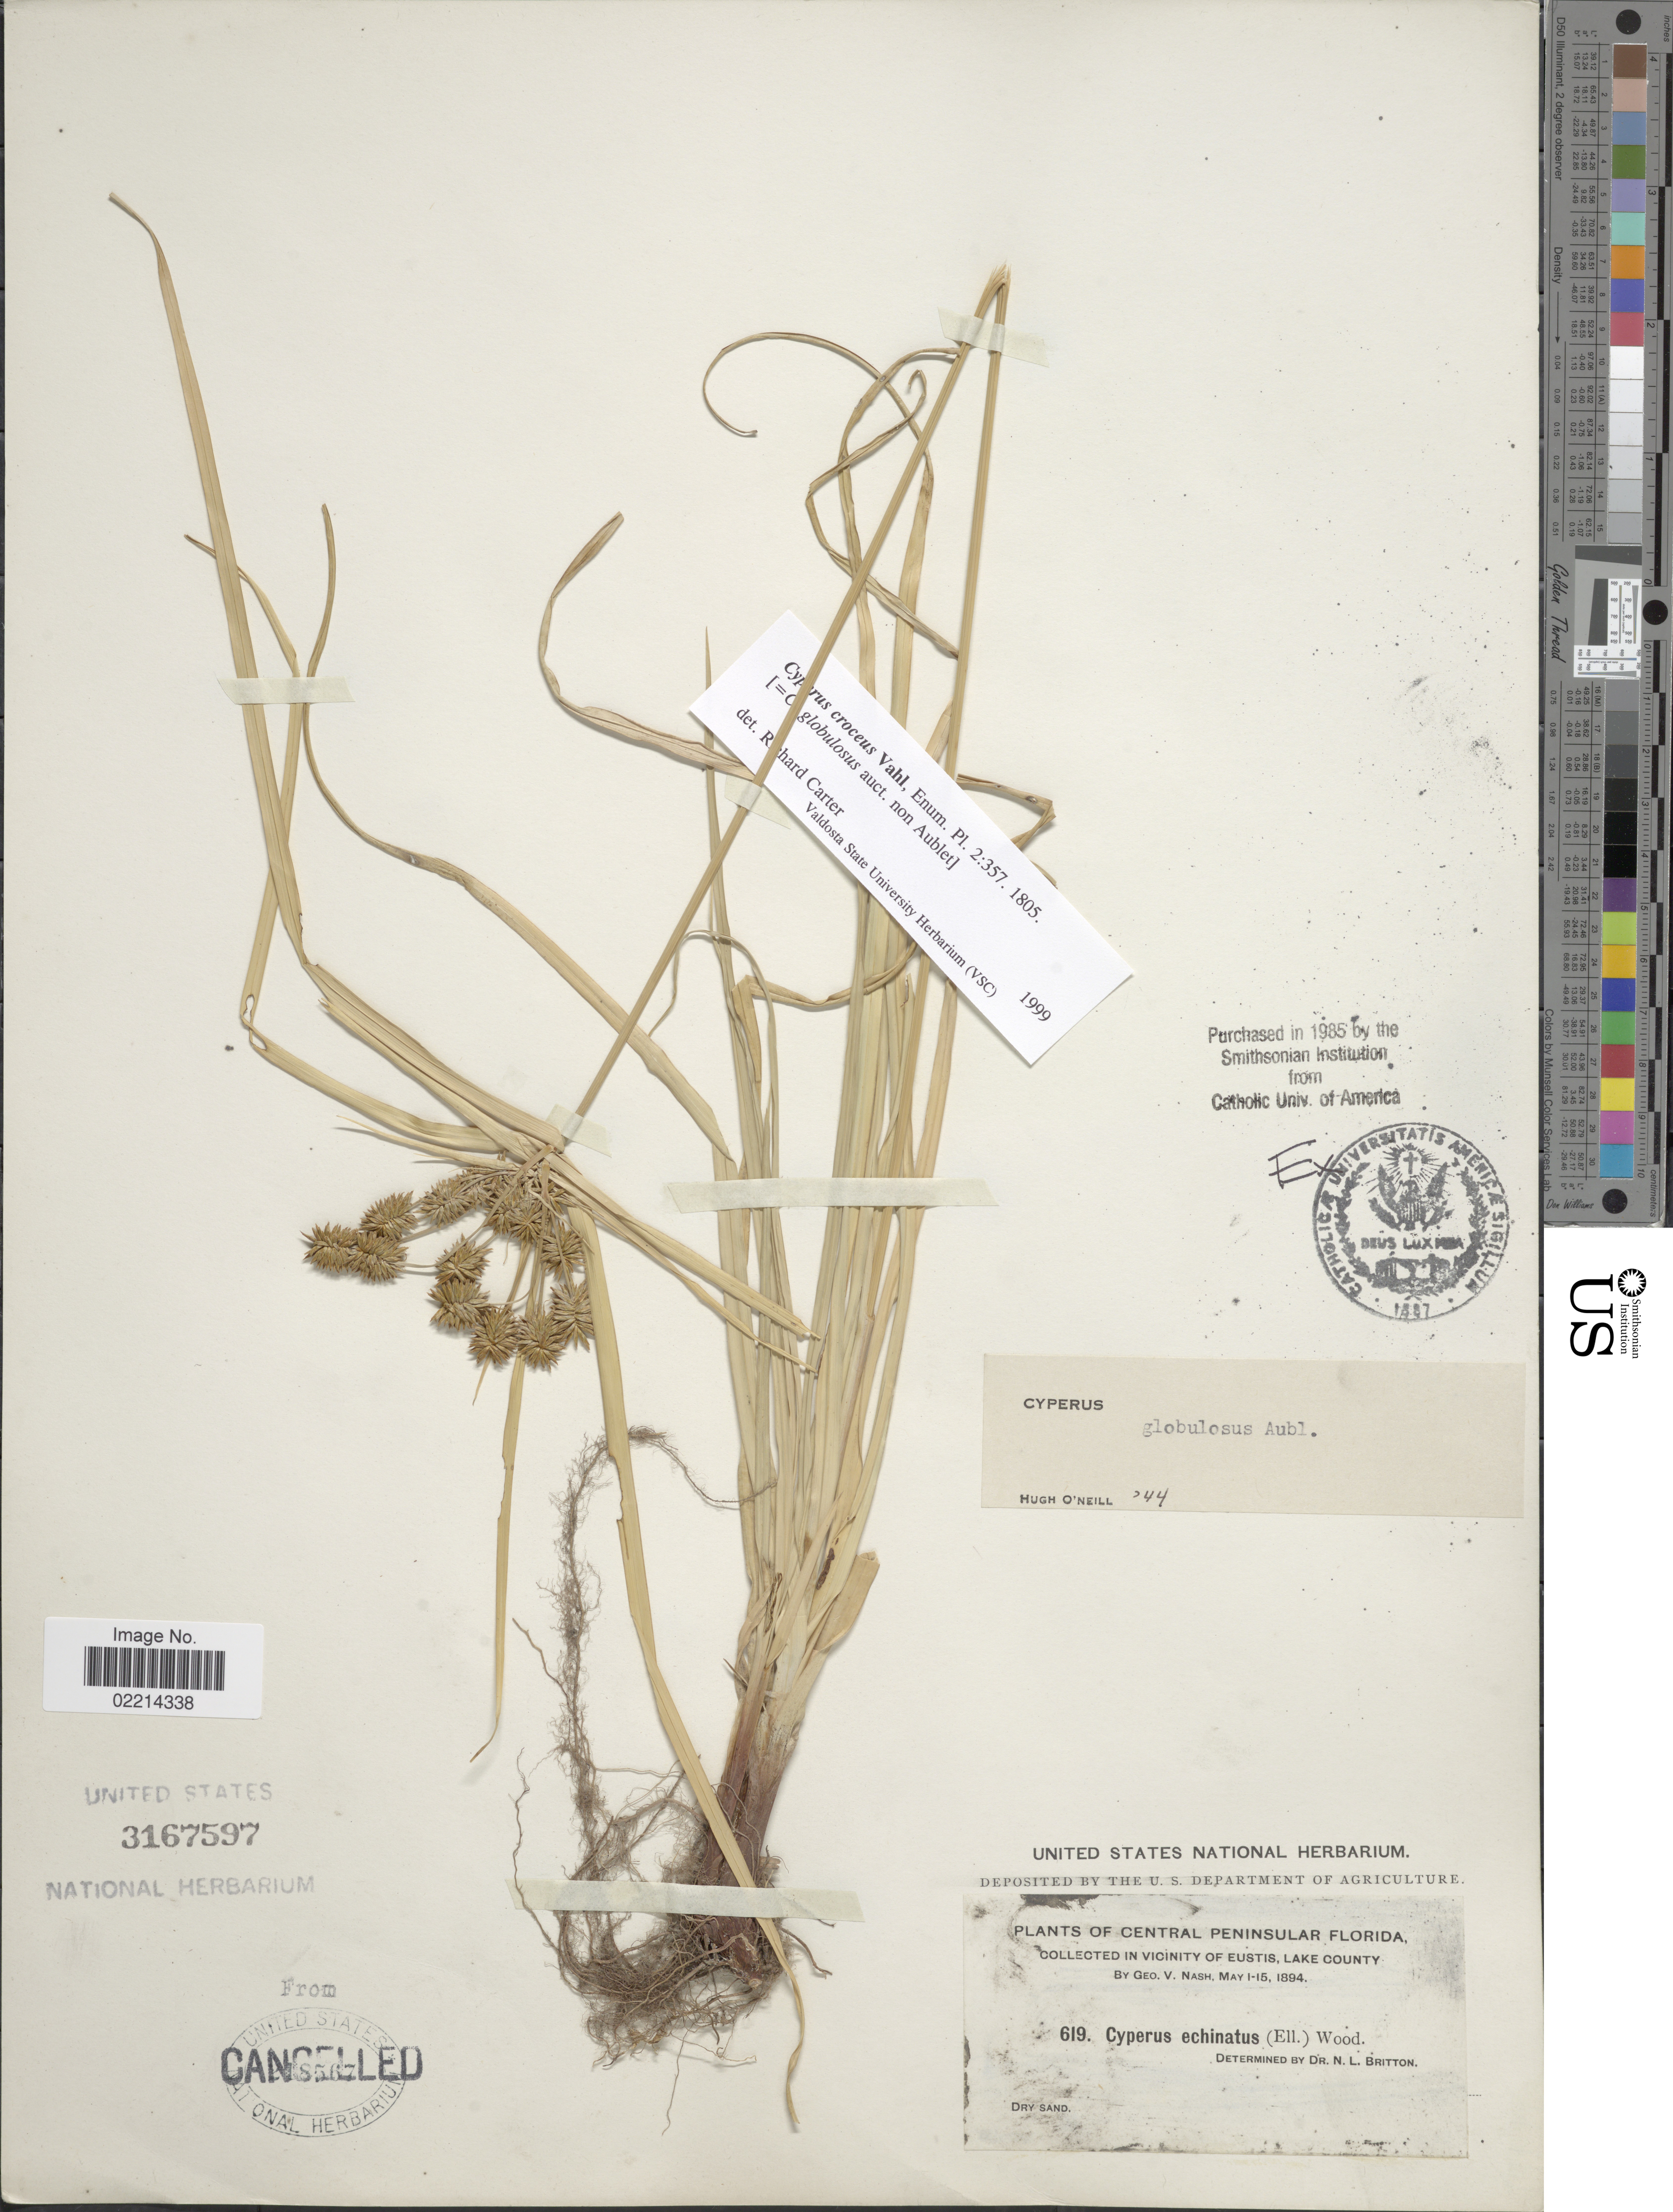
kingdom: Plantae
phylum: Tracheophyta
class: Liliopsida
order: Poales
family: Cyperaceae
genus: Cyperus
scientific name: Cyperus croceus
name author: Vahl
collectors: G. V. Nash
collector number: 619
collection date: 1894-05-01/1894-05-15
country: United States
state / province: Florida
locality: Central Peninsular Florida, In Vicinity of Eustis, Lake County, Dry sand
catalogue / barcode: US 3167597